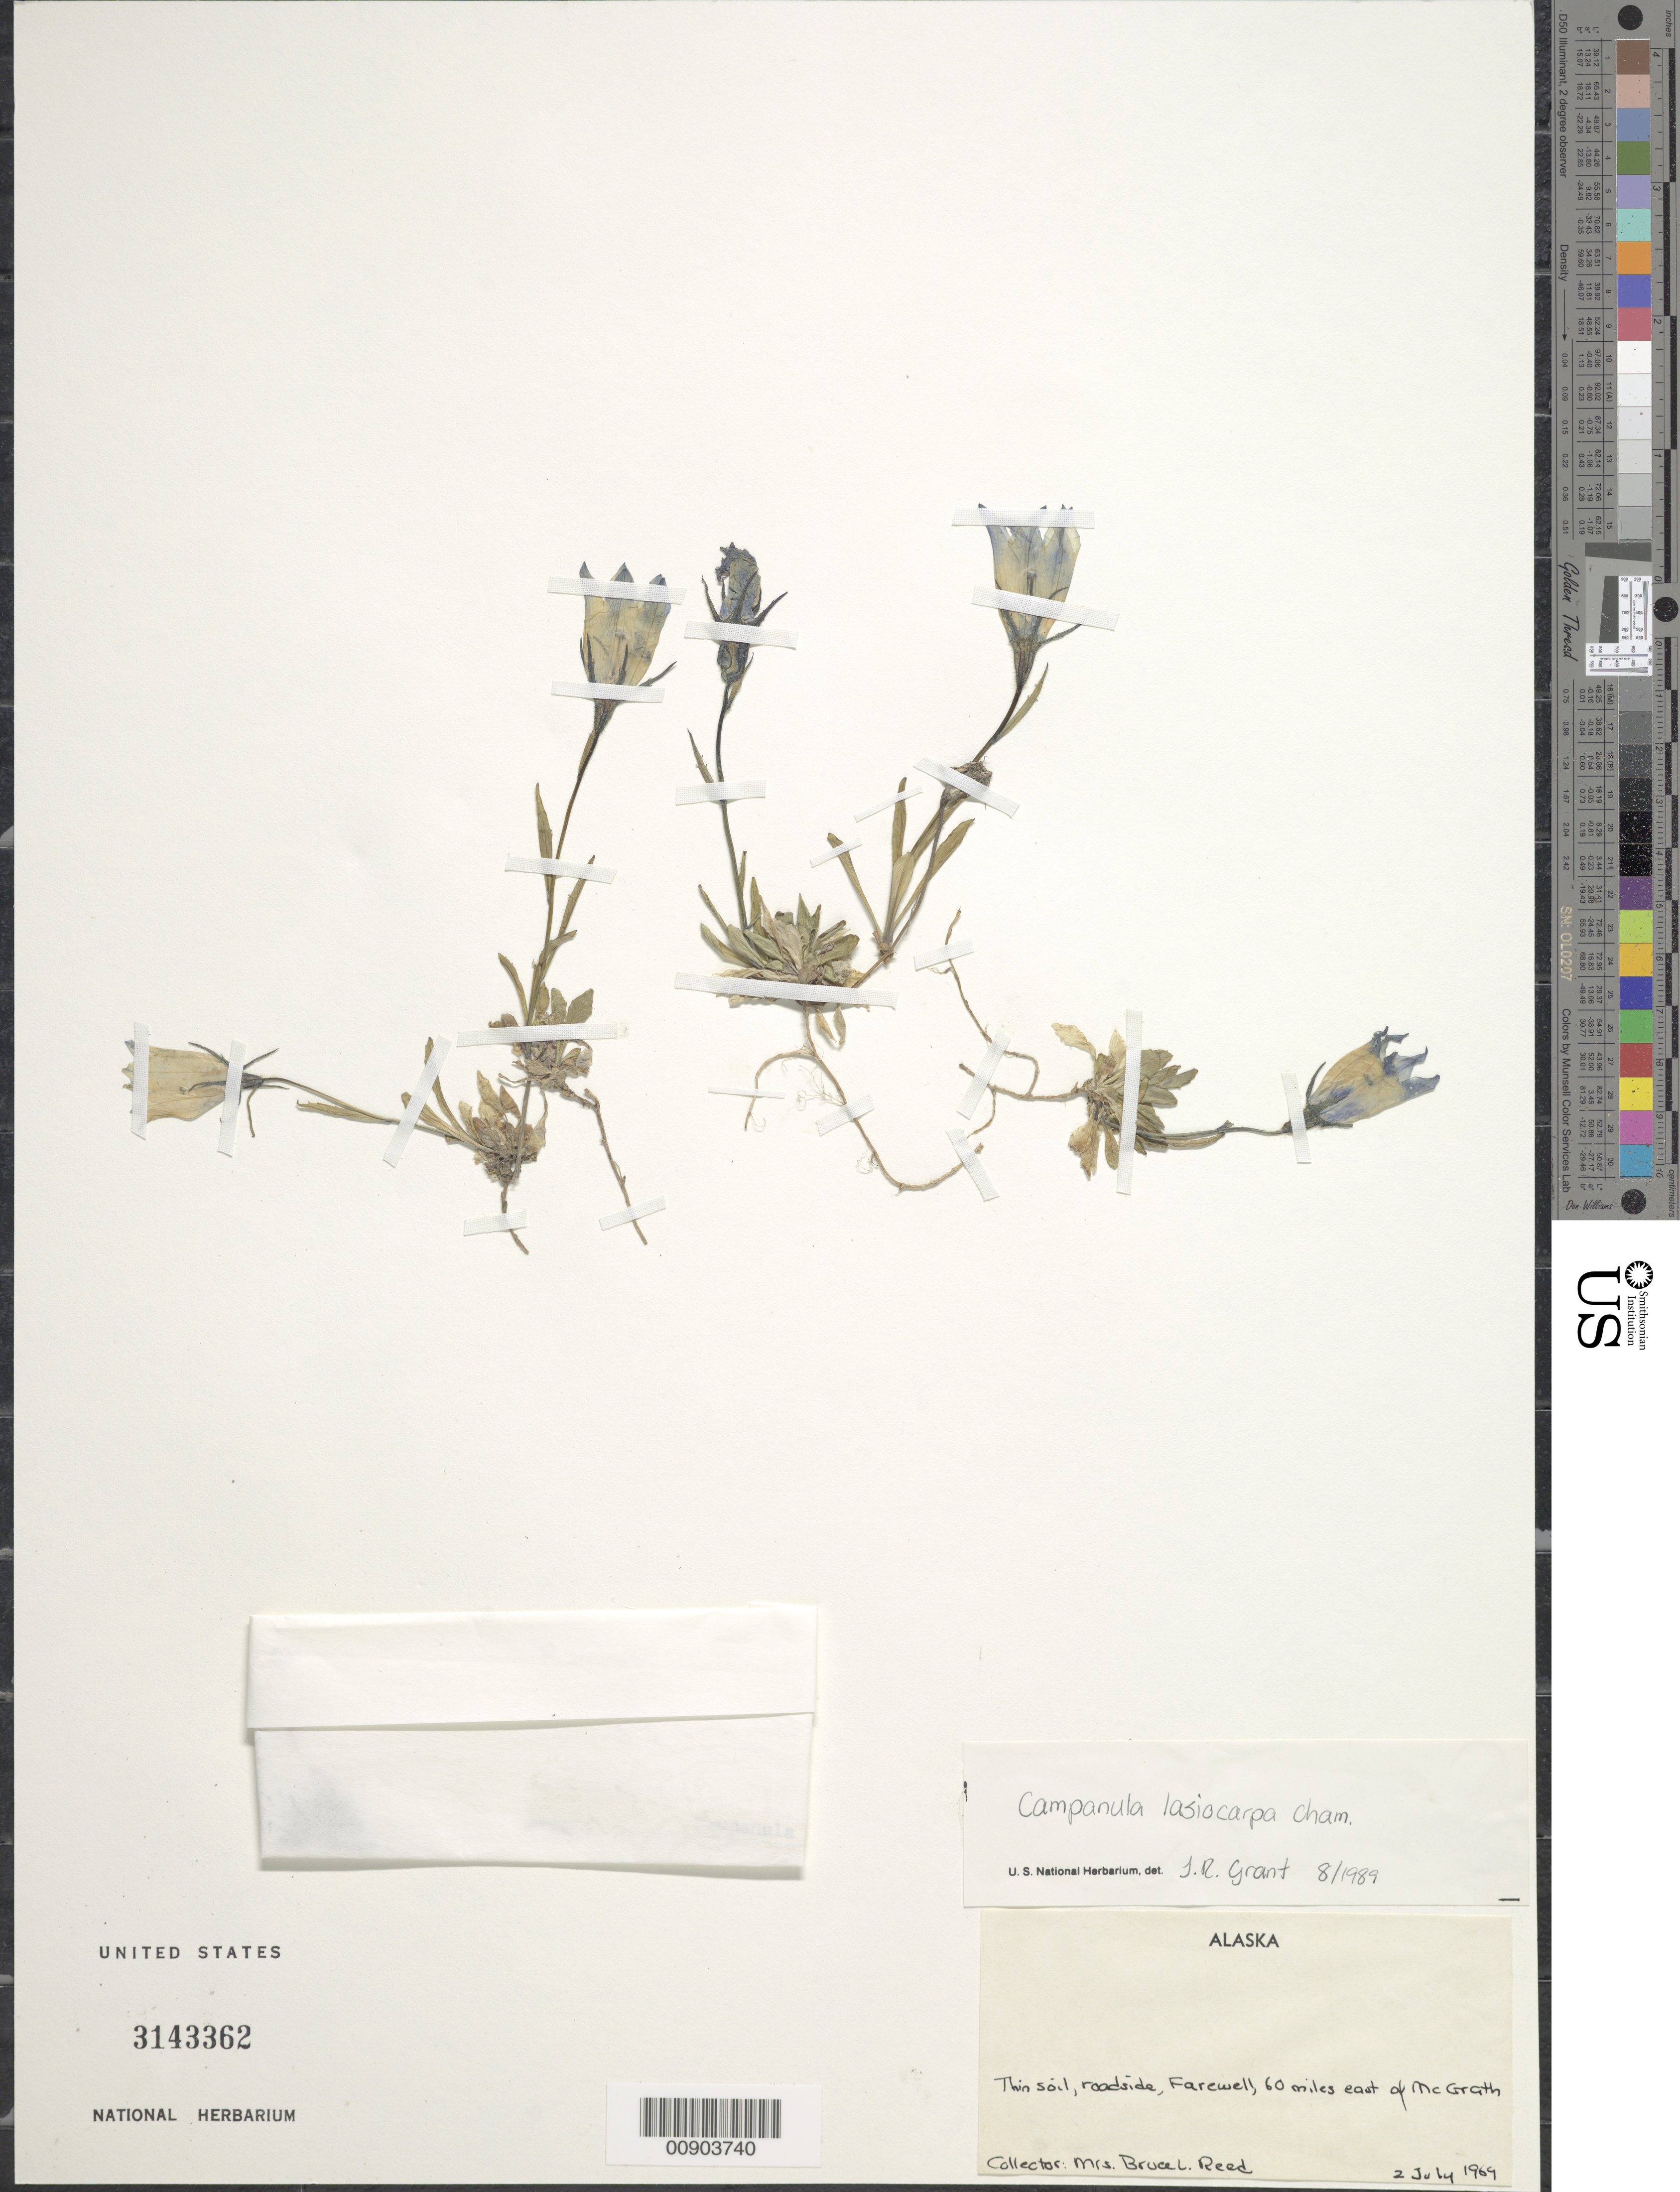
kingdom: Plantae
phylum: Tracheophyta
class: Magnoliopsida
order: Asterales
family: Campanulaceae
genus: Campanula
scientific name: Campanula lasiocarpa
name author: Cham.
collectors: B. Reed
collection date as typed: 02 Jul 1969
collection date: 1969-07-02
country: United States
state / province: Alaska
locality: Farewill, 60 mi. E of Mcgrath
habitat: Roadside. Thin soil.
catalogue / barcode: US 3143362